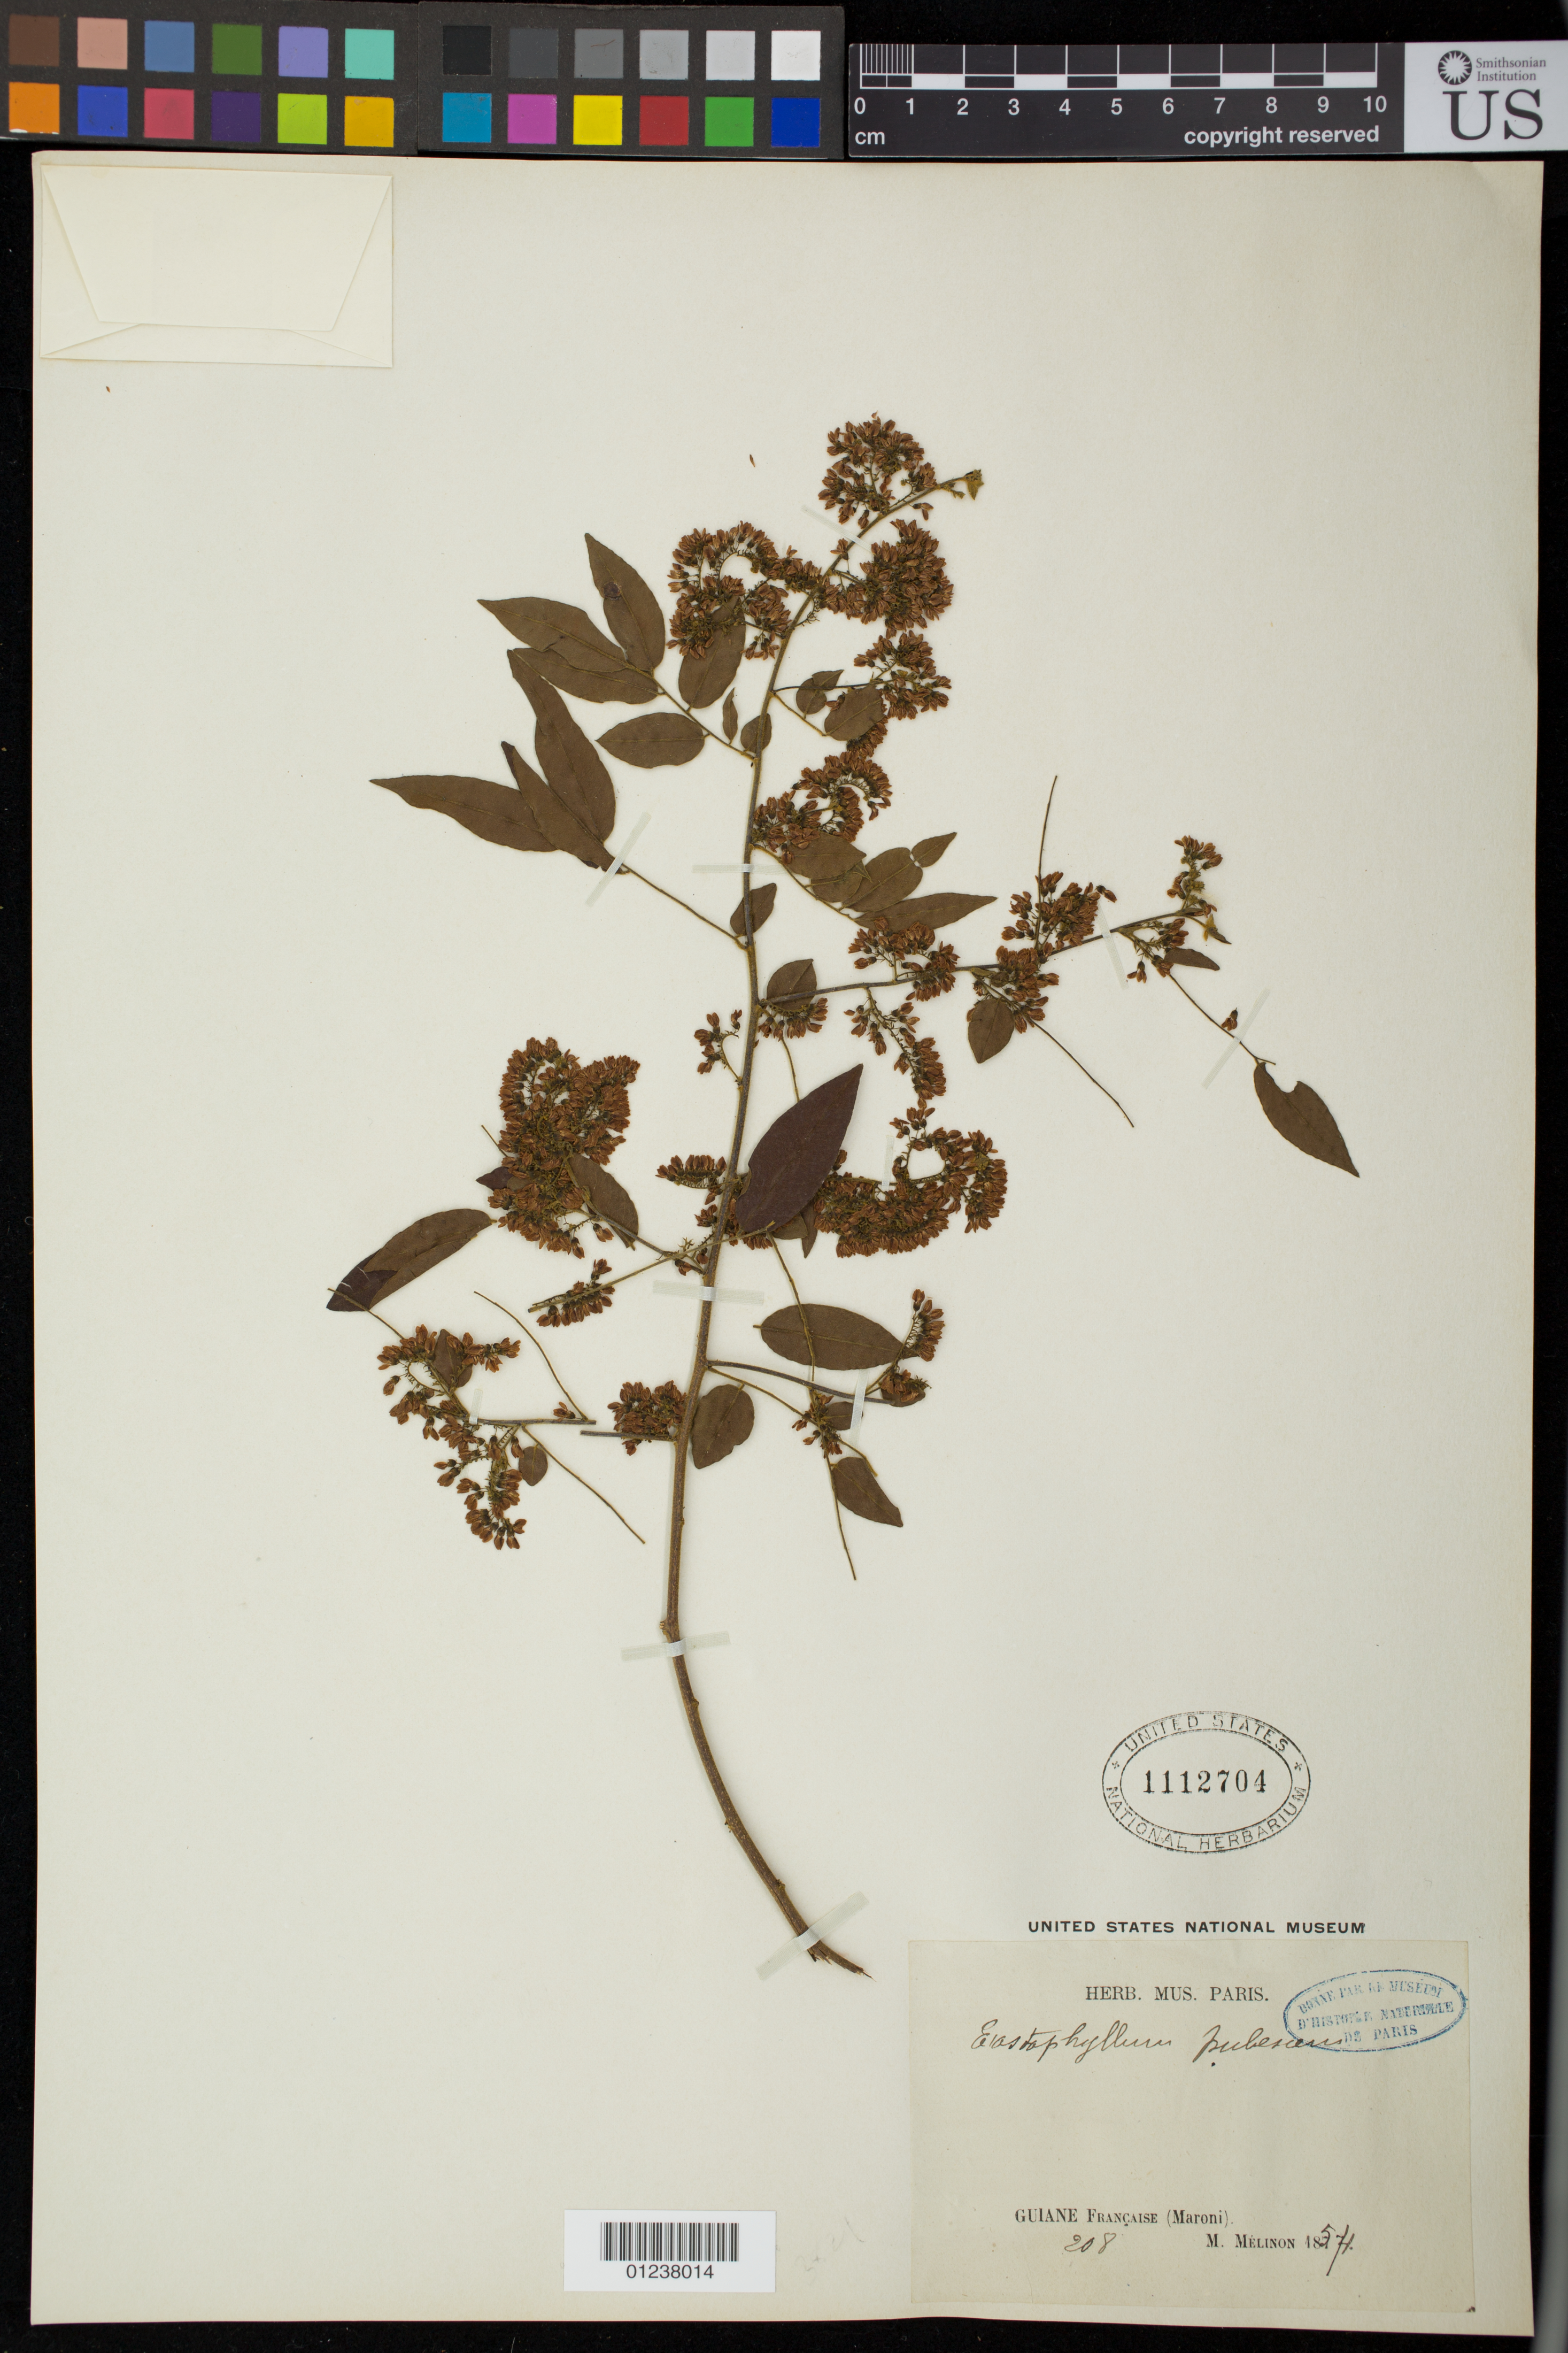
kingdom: Plantae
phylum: Tracheophyta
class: Magnoliopsida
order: Fabales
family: Fabaceae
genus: Dalbergia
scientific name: Dalbergia frutescens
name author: (Vell.) Britton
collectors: E. Mélinon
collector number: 208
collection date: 1854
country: French Guiana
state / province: Saint-Laurent-du-Maroni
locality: Guiane Francaise (Maroni [Saint-Laurent-du-Maroni])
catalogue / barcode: US 1112704